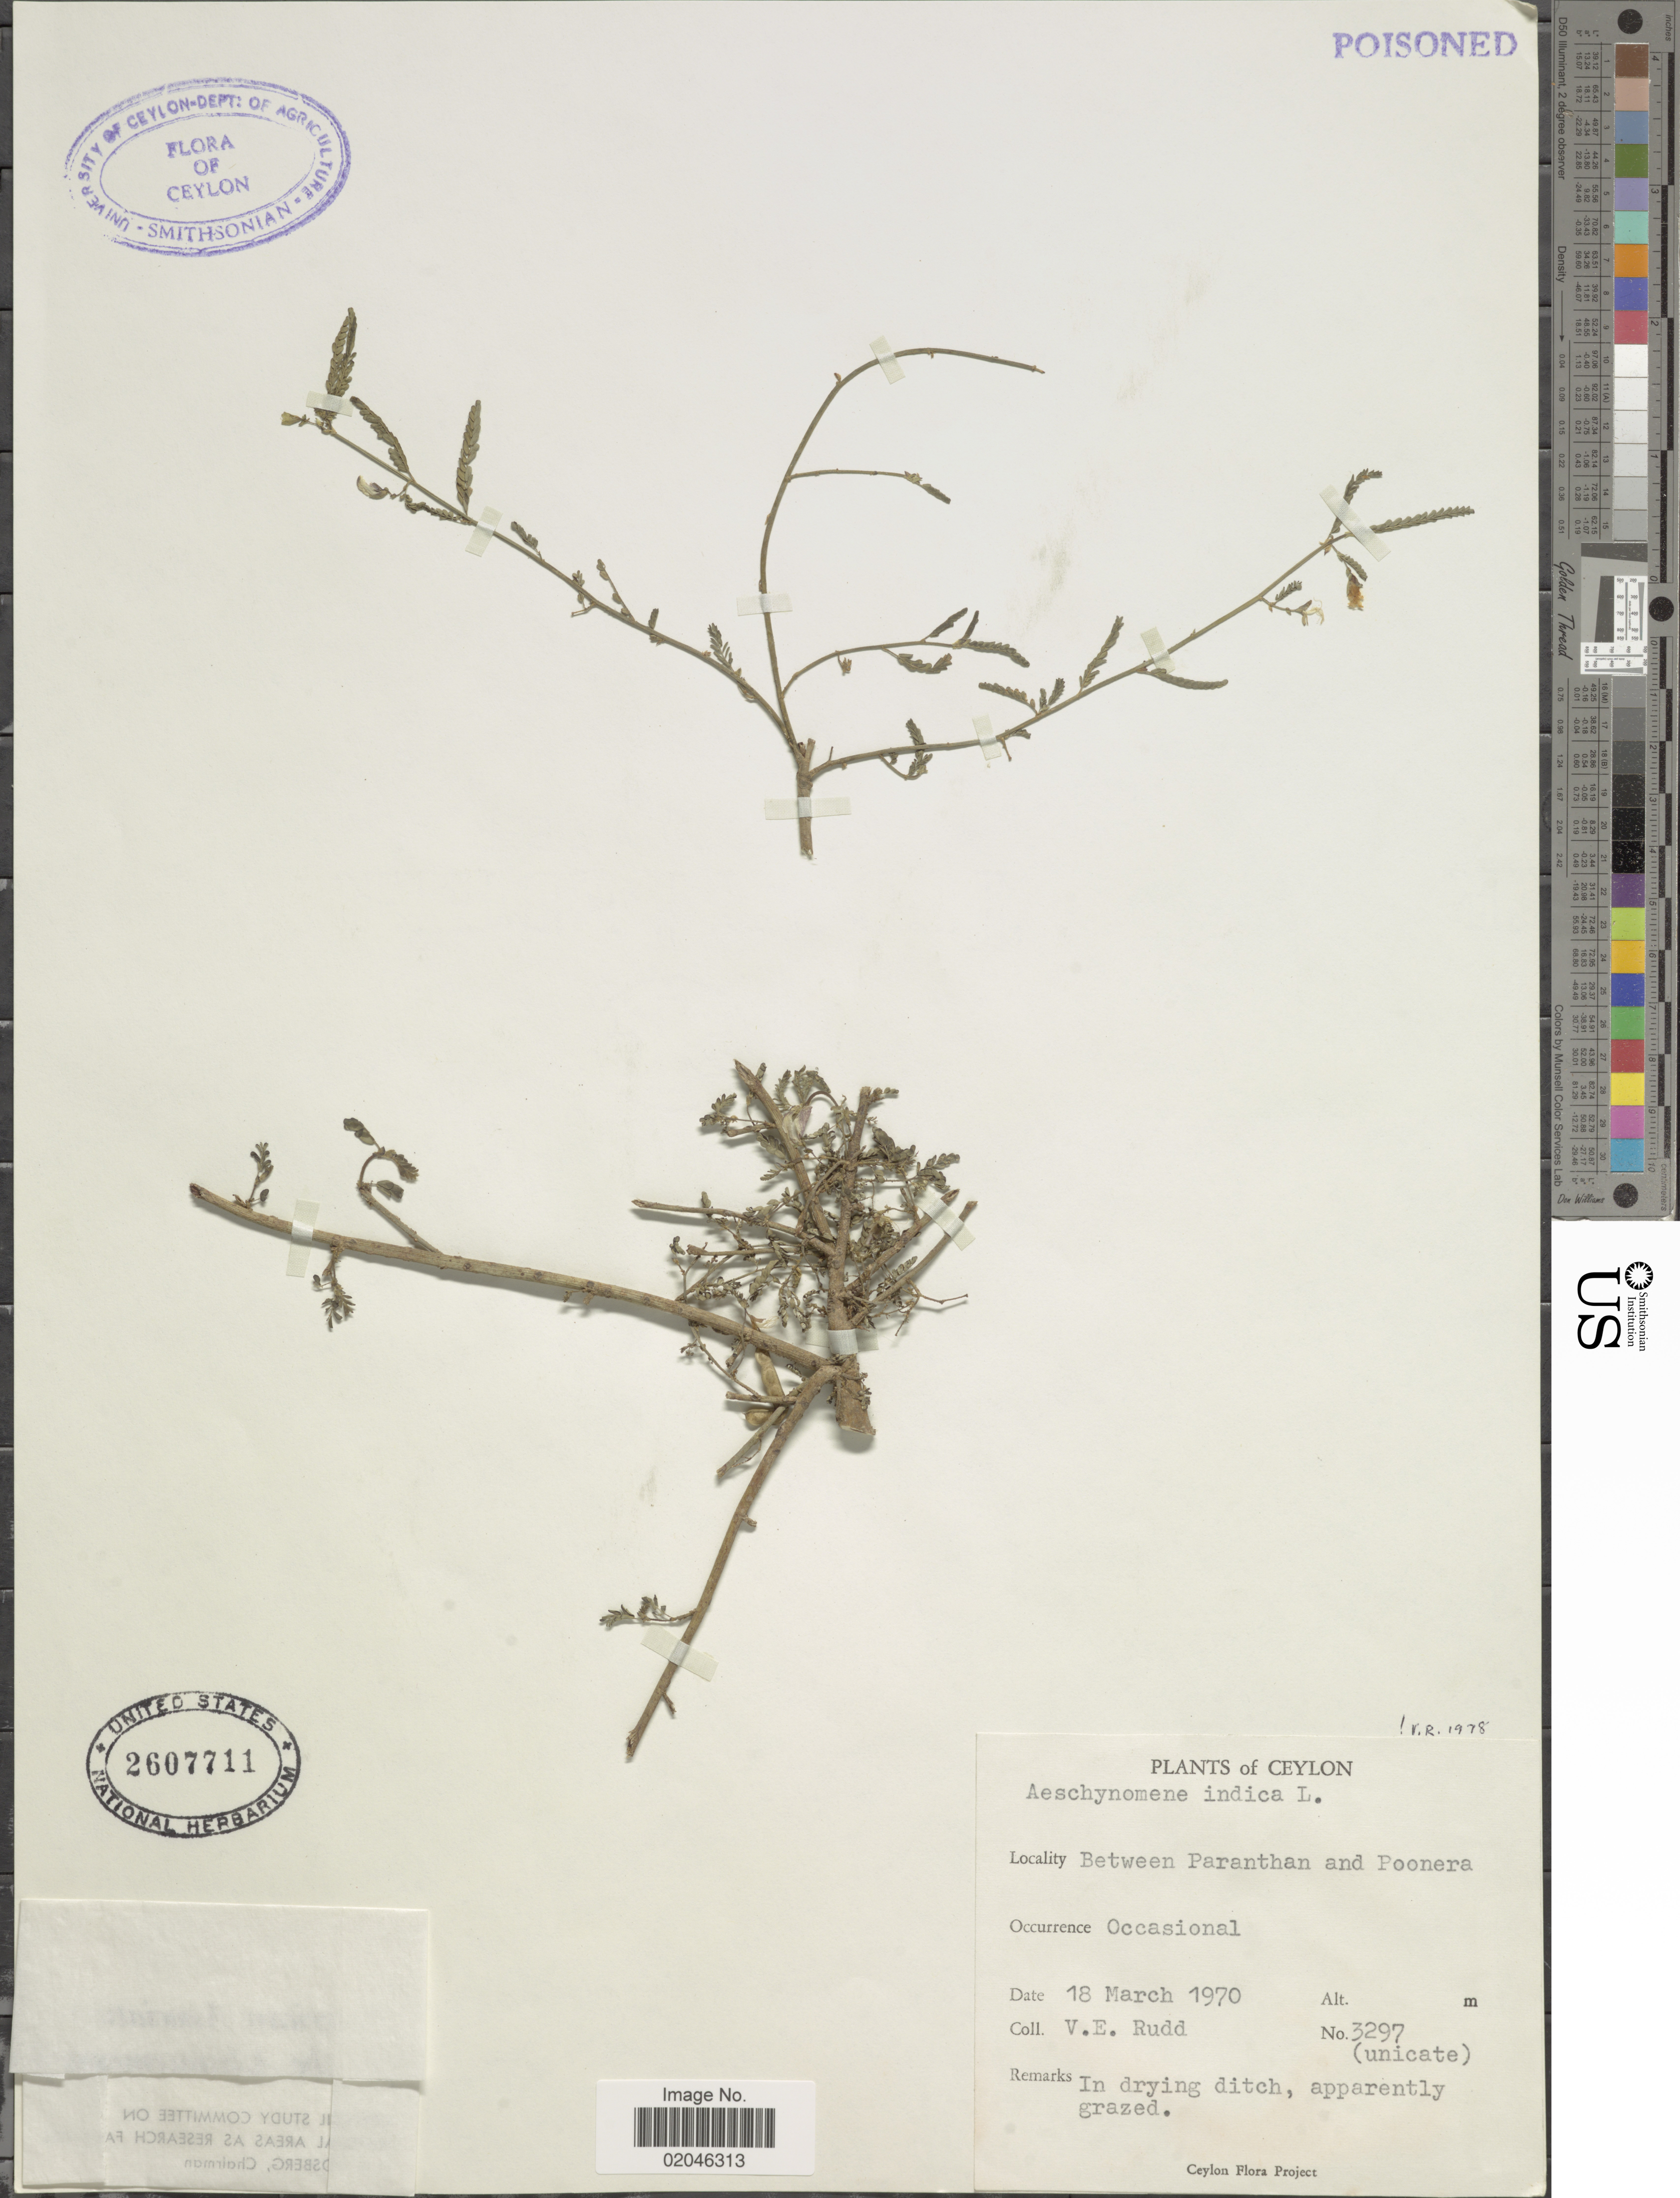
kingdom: Plantae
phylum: Tracheophyta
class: Magnoliopsida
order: Fabales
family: Fabaceae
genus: Aeschynomene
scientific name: Aeschynomene indica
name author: L.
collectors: V. E. Rudd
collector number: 3297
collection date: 1970-03-18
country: Sri Lanka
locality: Ceylon, between Paranthan and Poonera.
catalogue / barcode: US 2607711